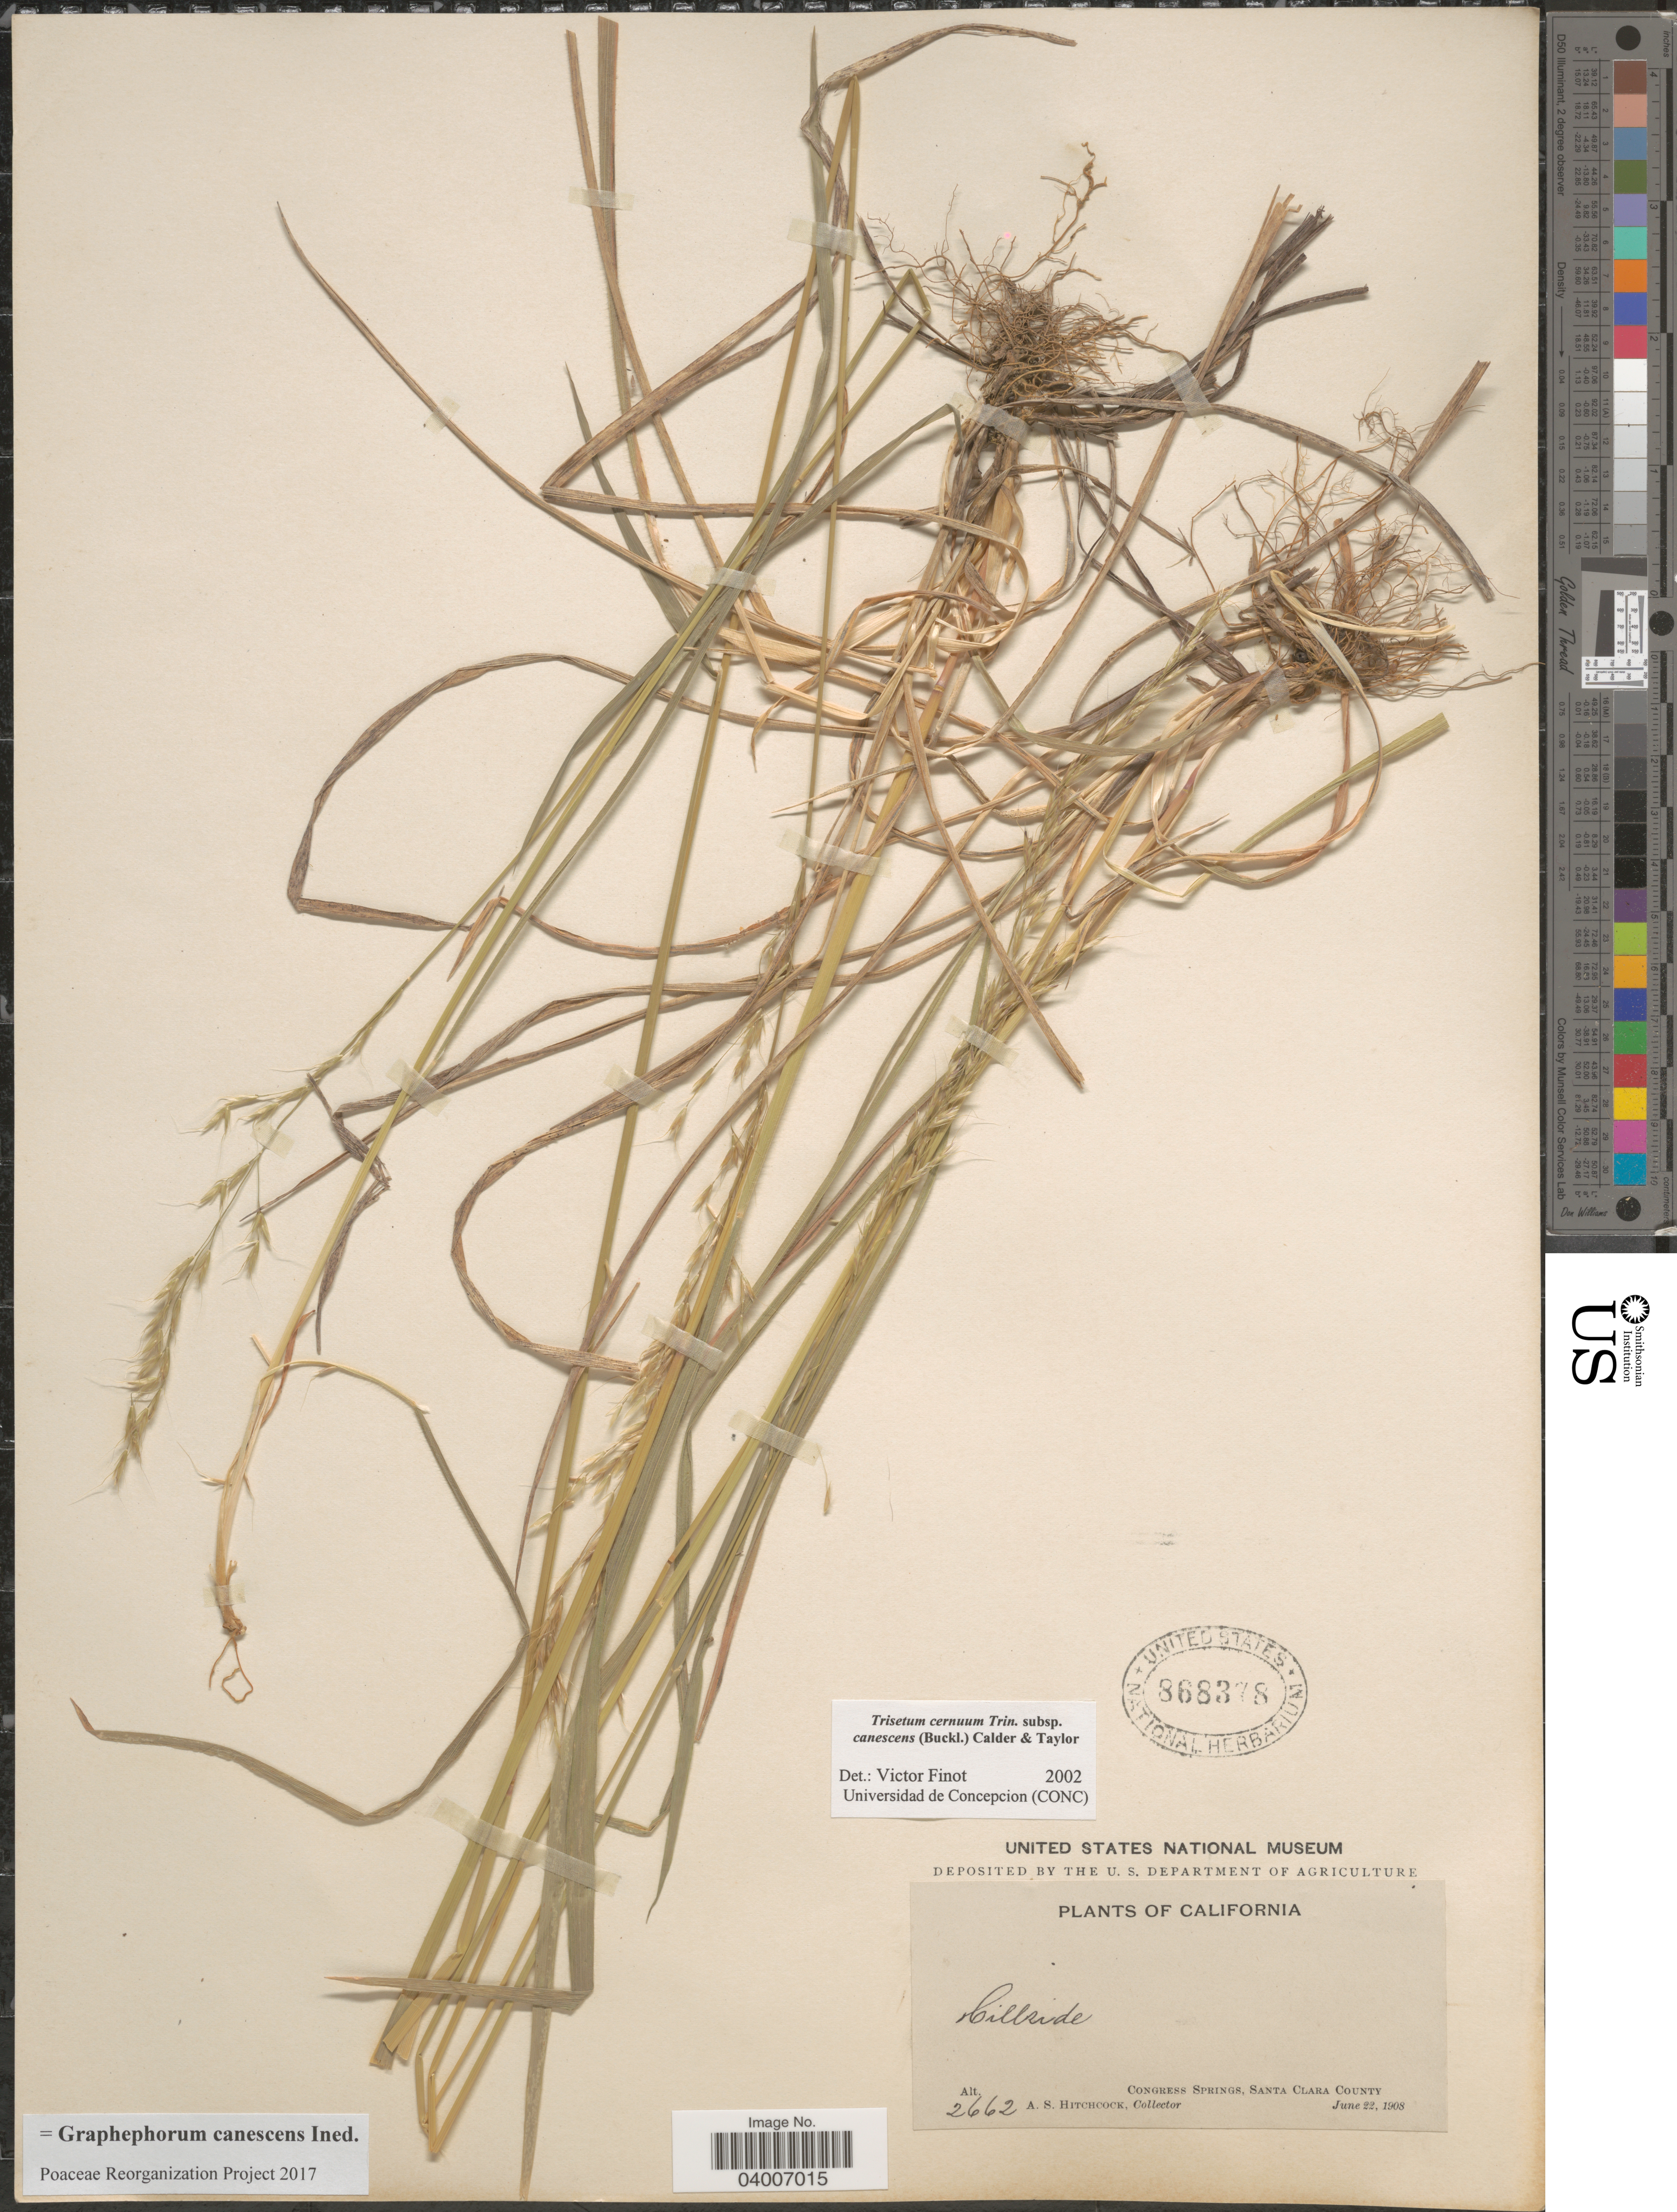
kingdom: Plantae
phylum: Tracheophyta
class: Liliopsida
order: Poales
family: Poaceae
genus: Graphephorum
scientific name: Graphephorum canescens ined.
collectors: A. S. Hitchcock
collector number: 2662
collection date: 1908-06-22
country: United States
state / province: California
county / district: Santa Clara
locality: Congress Springs, Santa Clara County.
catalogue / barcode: US 868378